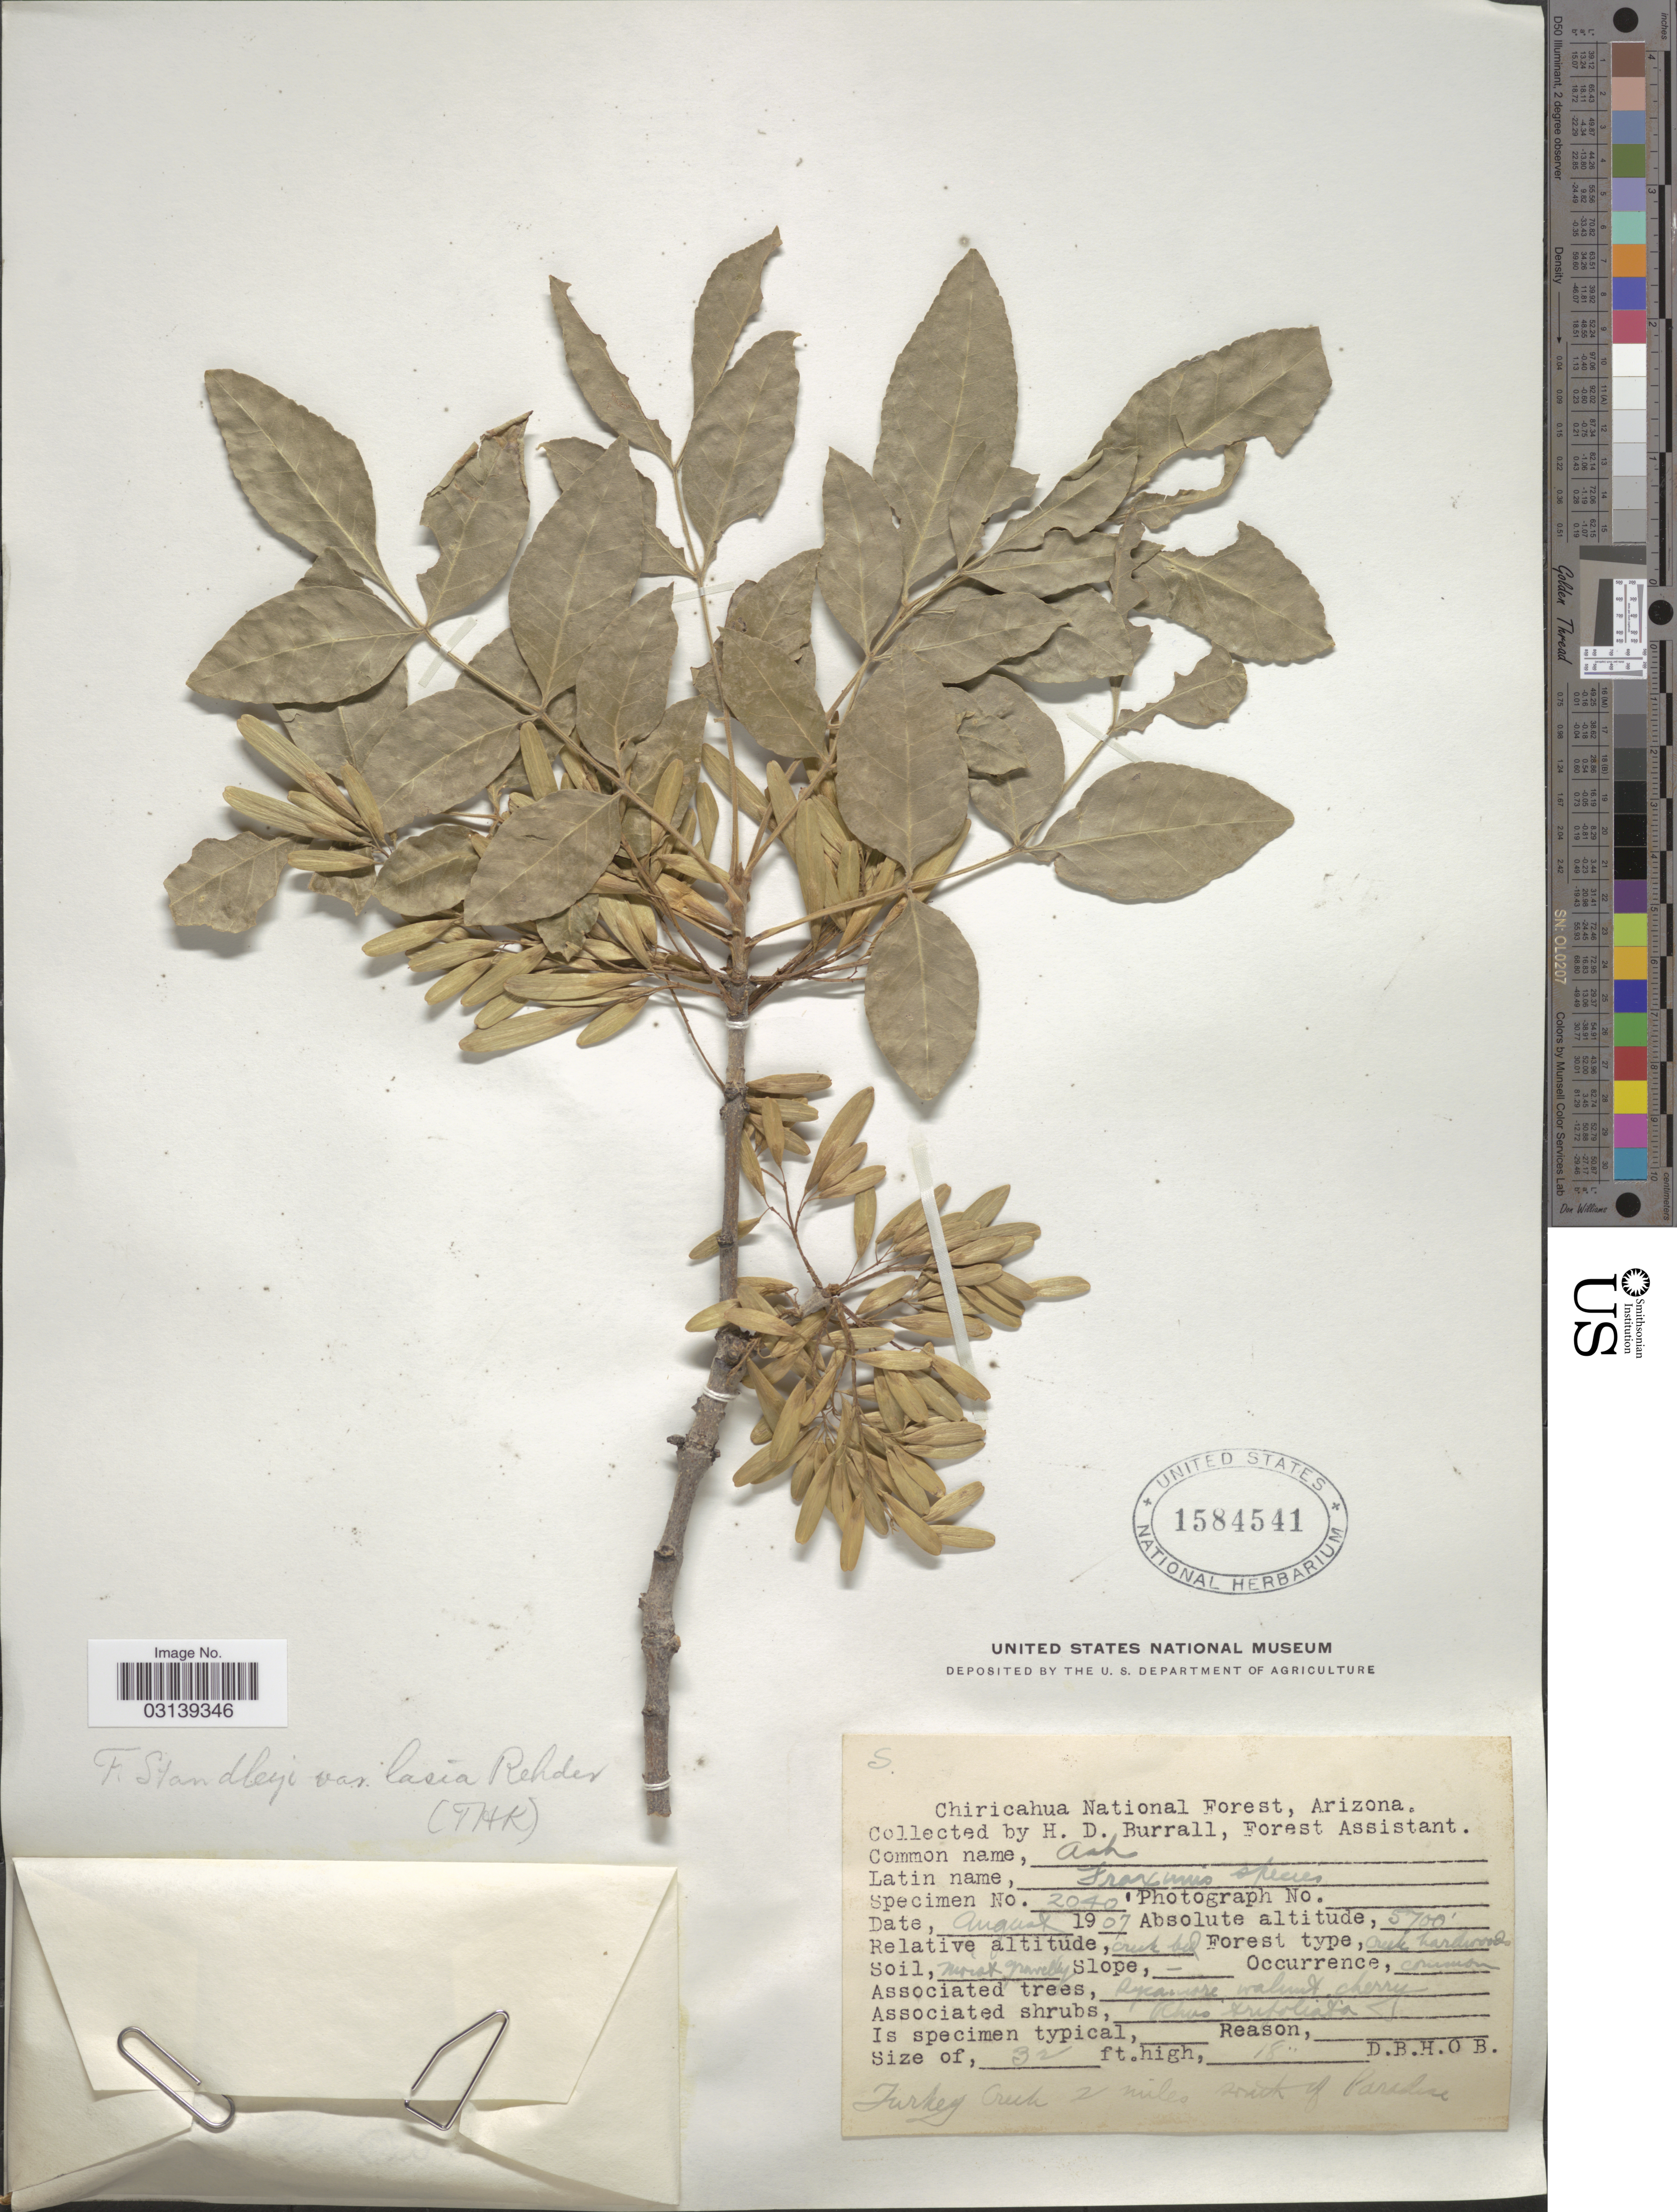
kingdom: Plantae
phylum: Tracheophyta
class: Magnoliopsida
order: Lamiales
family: Oleaceae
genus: Fraxinus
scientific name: Fraxinus velutina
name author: Torr.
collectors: H. Burrall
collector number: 2040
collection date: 1907-08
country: United States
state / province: Arizona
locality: Chiricahua National Forest, Turkey Creek 2 miles, south of Paradise.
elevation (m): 1737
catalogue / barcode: US 1584541